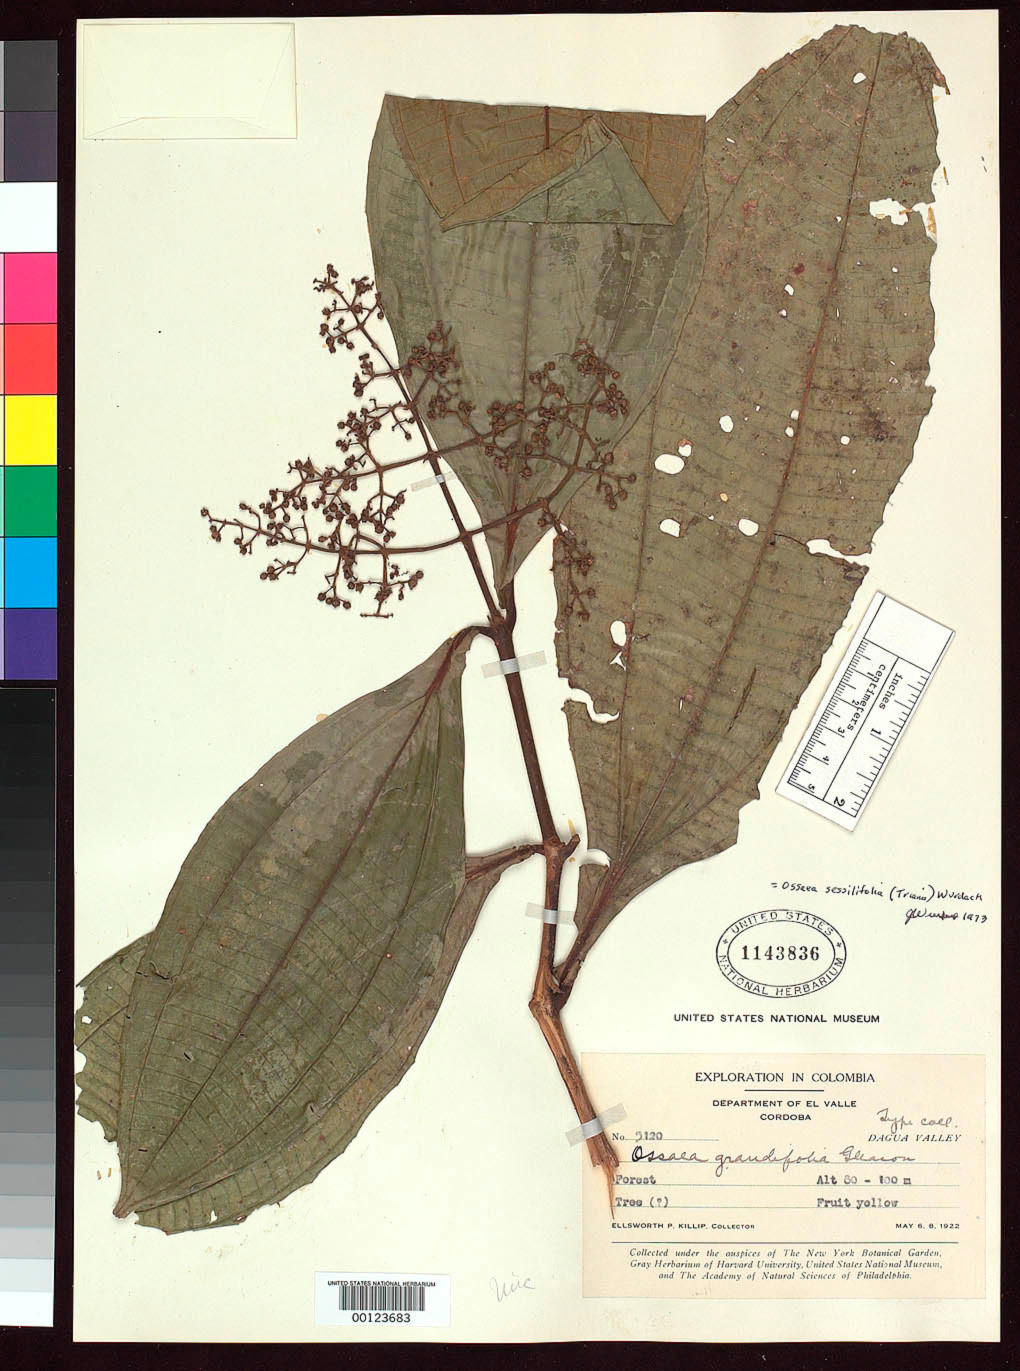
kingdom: Plantae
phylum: Tracheophyta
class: Magnoliopsida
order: Myrtales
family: Melastomataceae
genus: Ossaea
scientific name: Ossaea grandifolia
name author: Gleason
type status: Isotype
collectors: E. P. Killip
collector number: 5120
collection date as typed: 06 May 1922 and 08 May 1922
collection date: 1922-05-06,1922-05-08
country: Colombia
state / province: Valle del Cauca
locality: Cordoba.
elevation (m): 80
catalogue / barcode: US 1143836